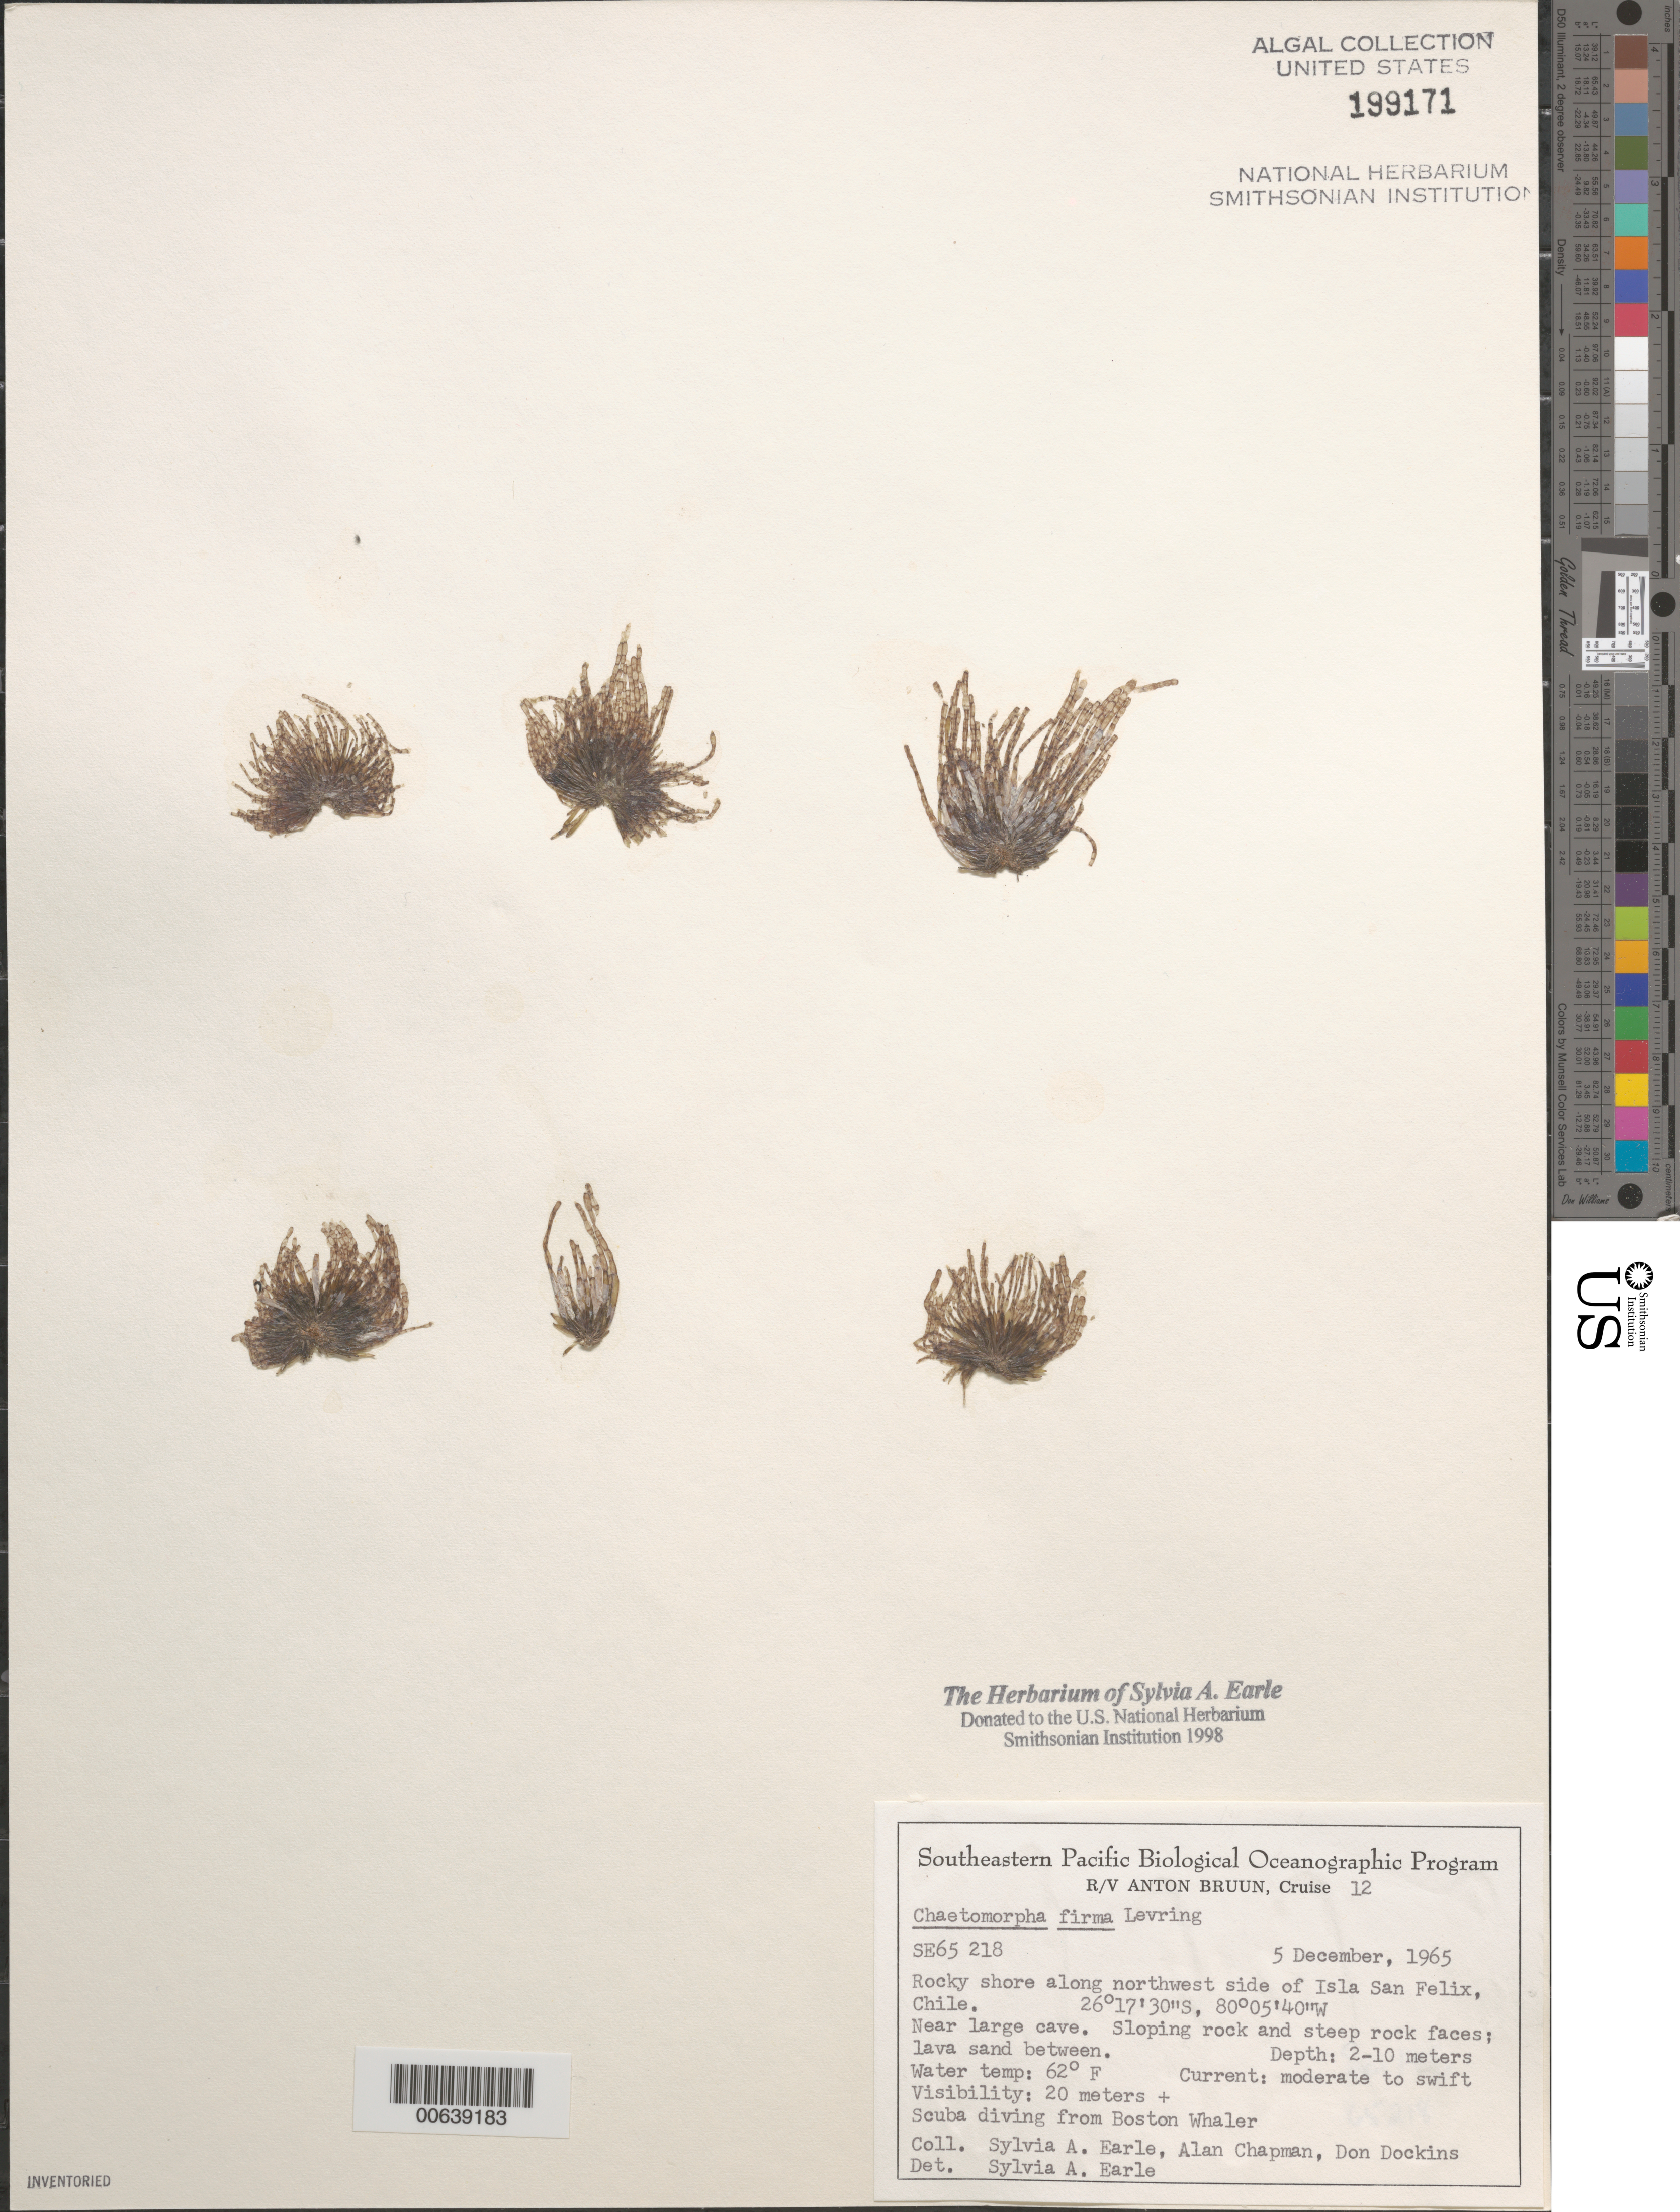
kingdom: Plantae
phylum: Chlorophyta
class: Ulvophyceae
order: Cladophorales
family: Cladophoraceae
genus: Chaetomorpha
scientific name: Chaetomorpha firma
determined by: Earle, S. A.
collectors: S. A. Earle, A. Chapman & D. Dockins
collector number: SE 65218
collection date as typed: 05 Dec 1965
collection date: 1965-12-05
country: Chile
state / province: Atacama (III)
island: Isla San Felix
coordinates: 26 17' 30" S, 80 05' 40" W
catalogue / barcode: US 199171